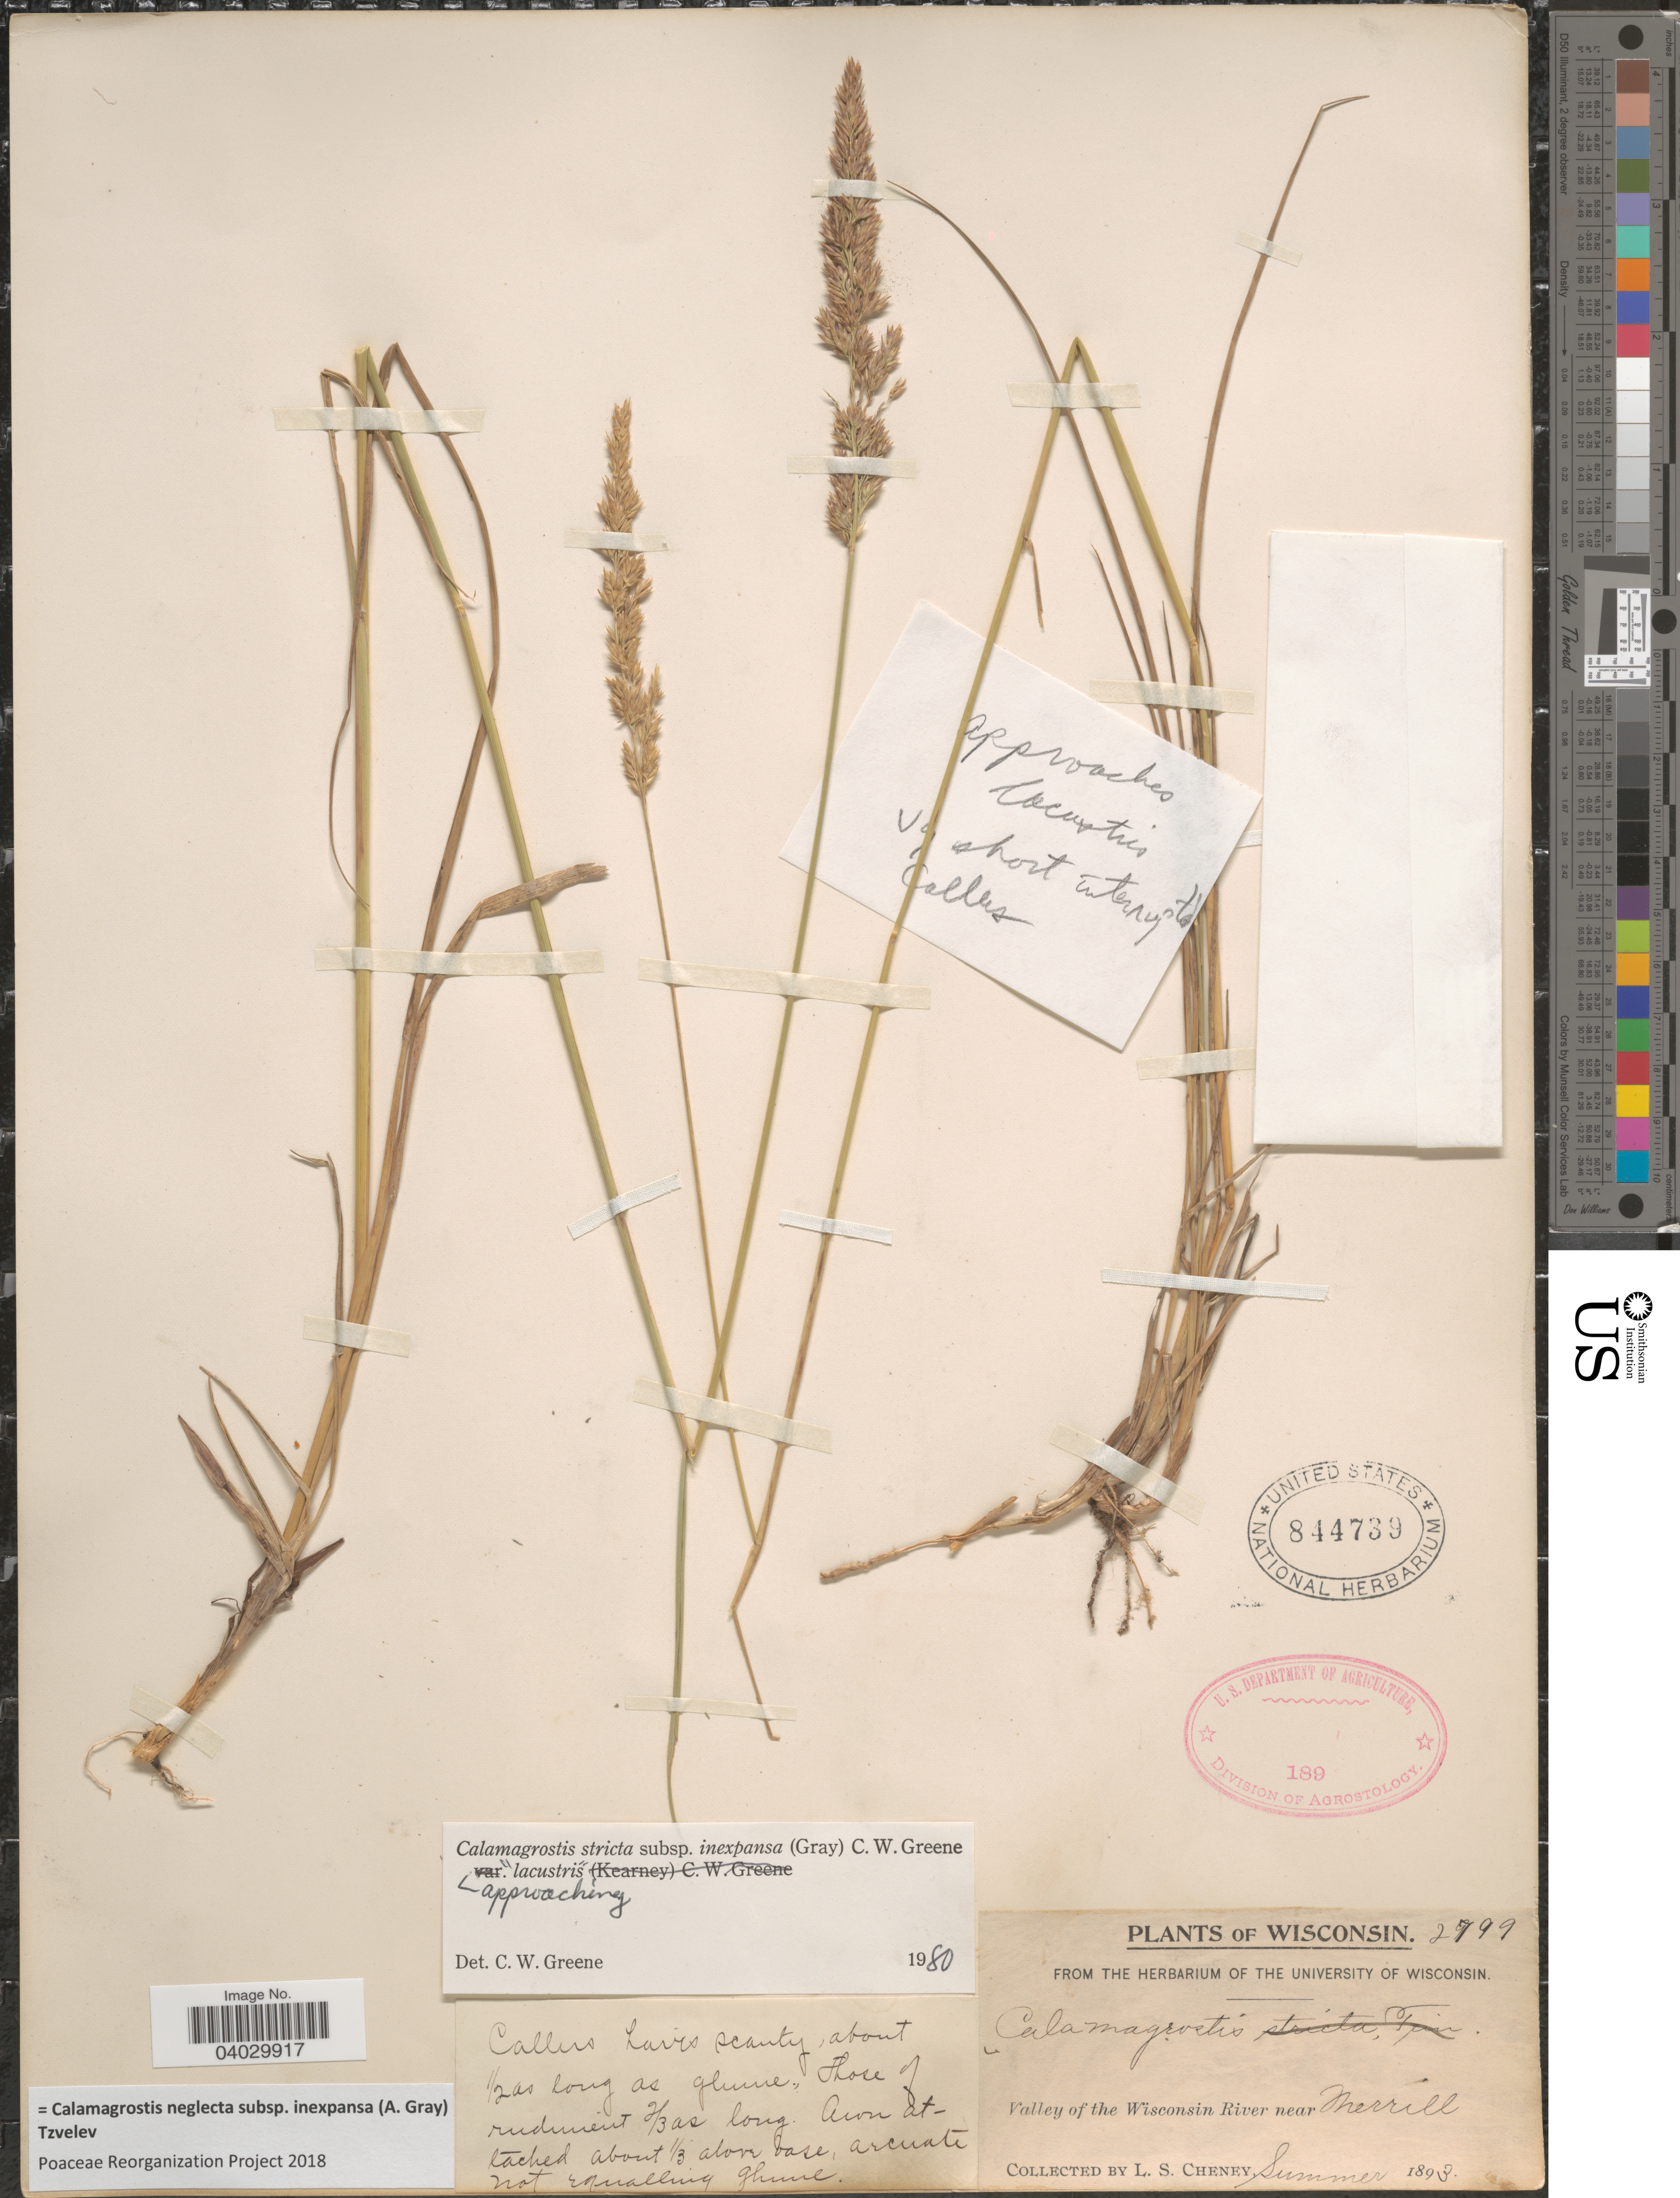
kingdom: Plantae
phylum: Tracheophyta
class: Liliopsida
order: Poales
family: Poaceae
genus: Calamagrostis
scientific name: Calamagrostis neglecta subsp. inexpansa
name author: (A. Gray) Tzvelev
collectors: L. Cheney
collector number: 2799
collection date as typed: Summer 1893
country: United States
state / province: Wisconsin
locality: Valley of the Wisconsin River near Merrill.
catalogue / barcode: US 844739